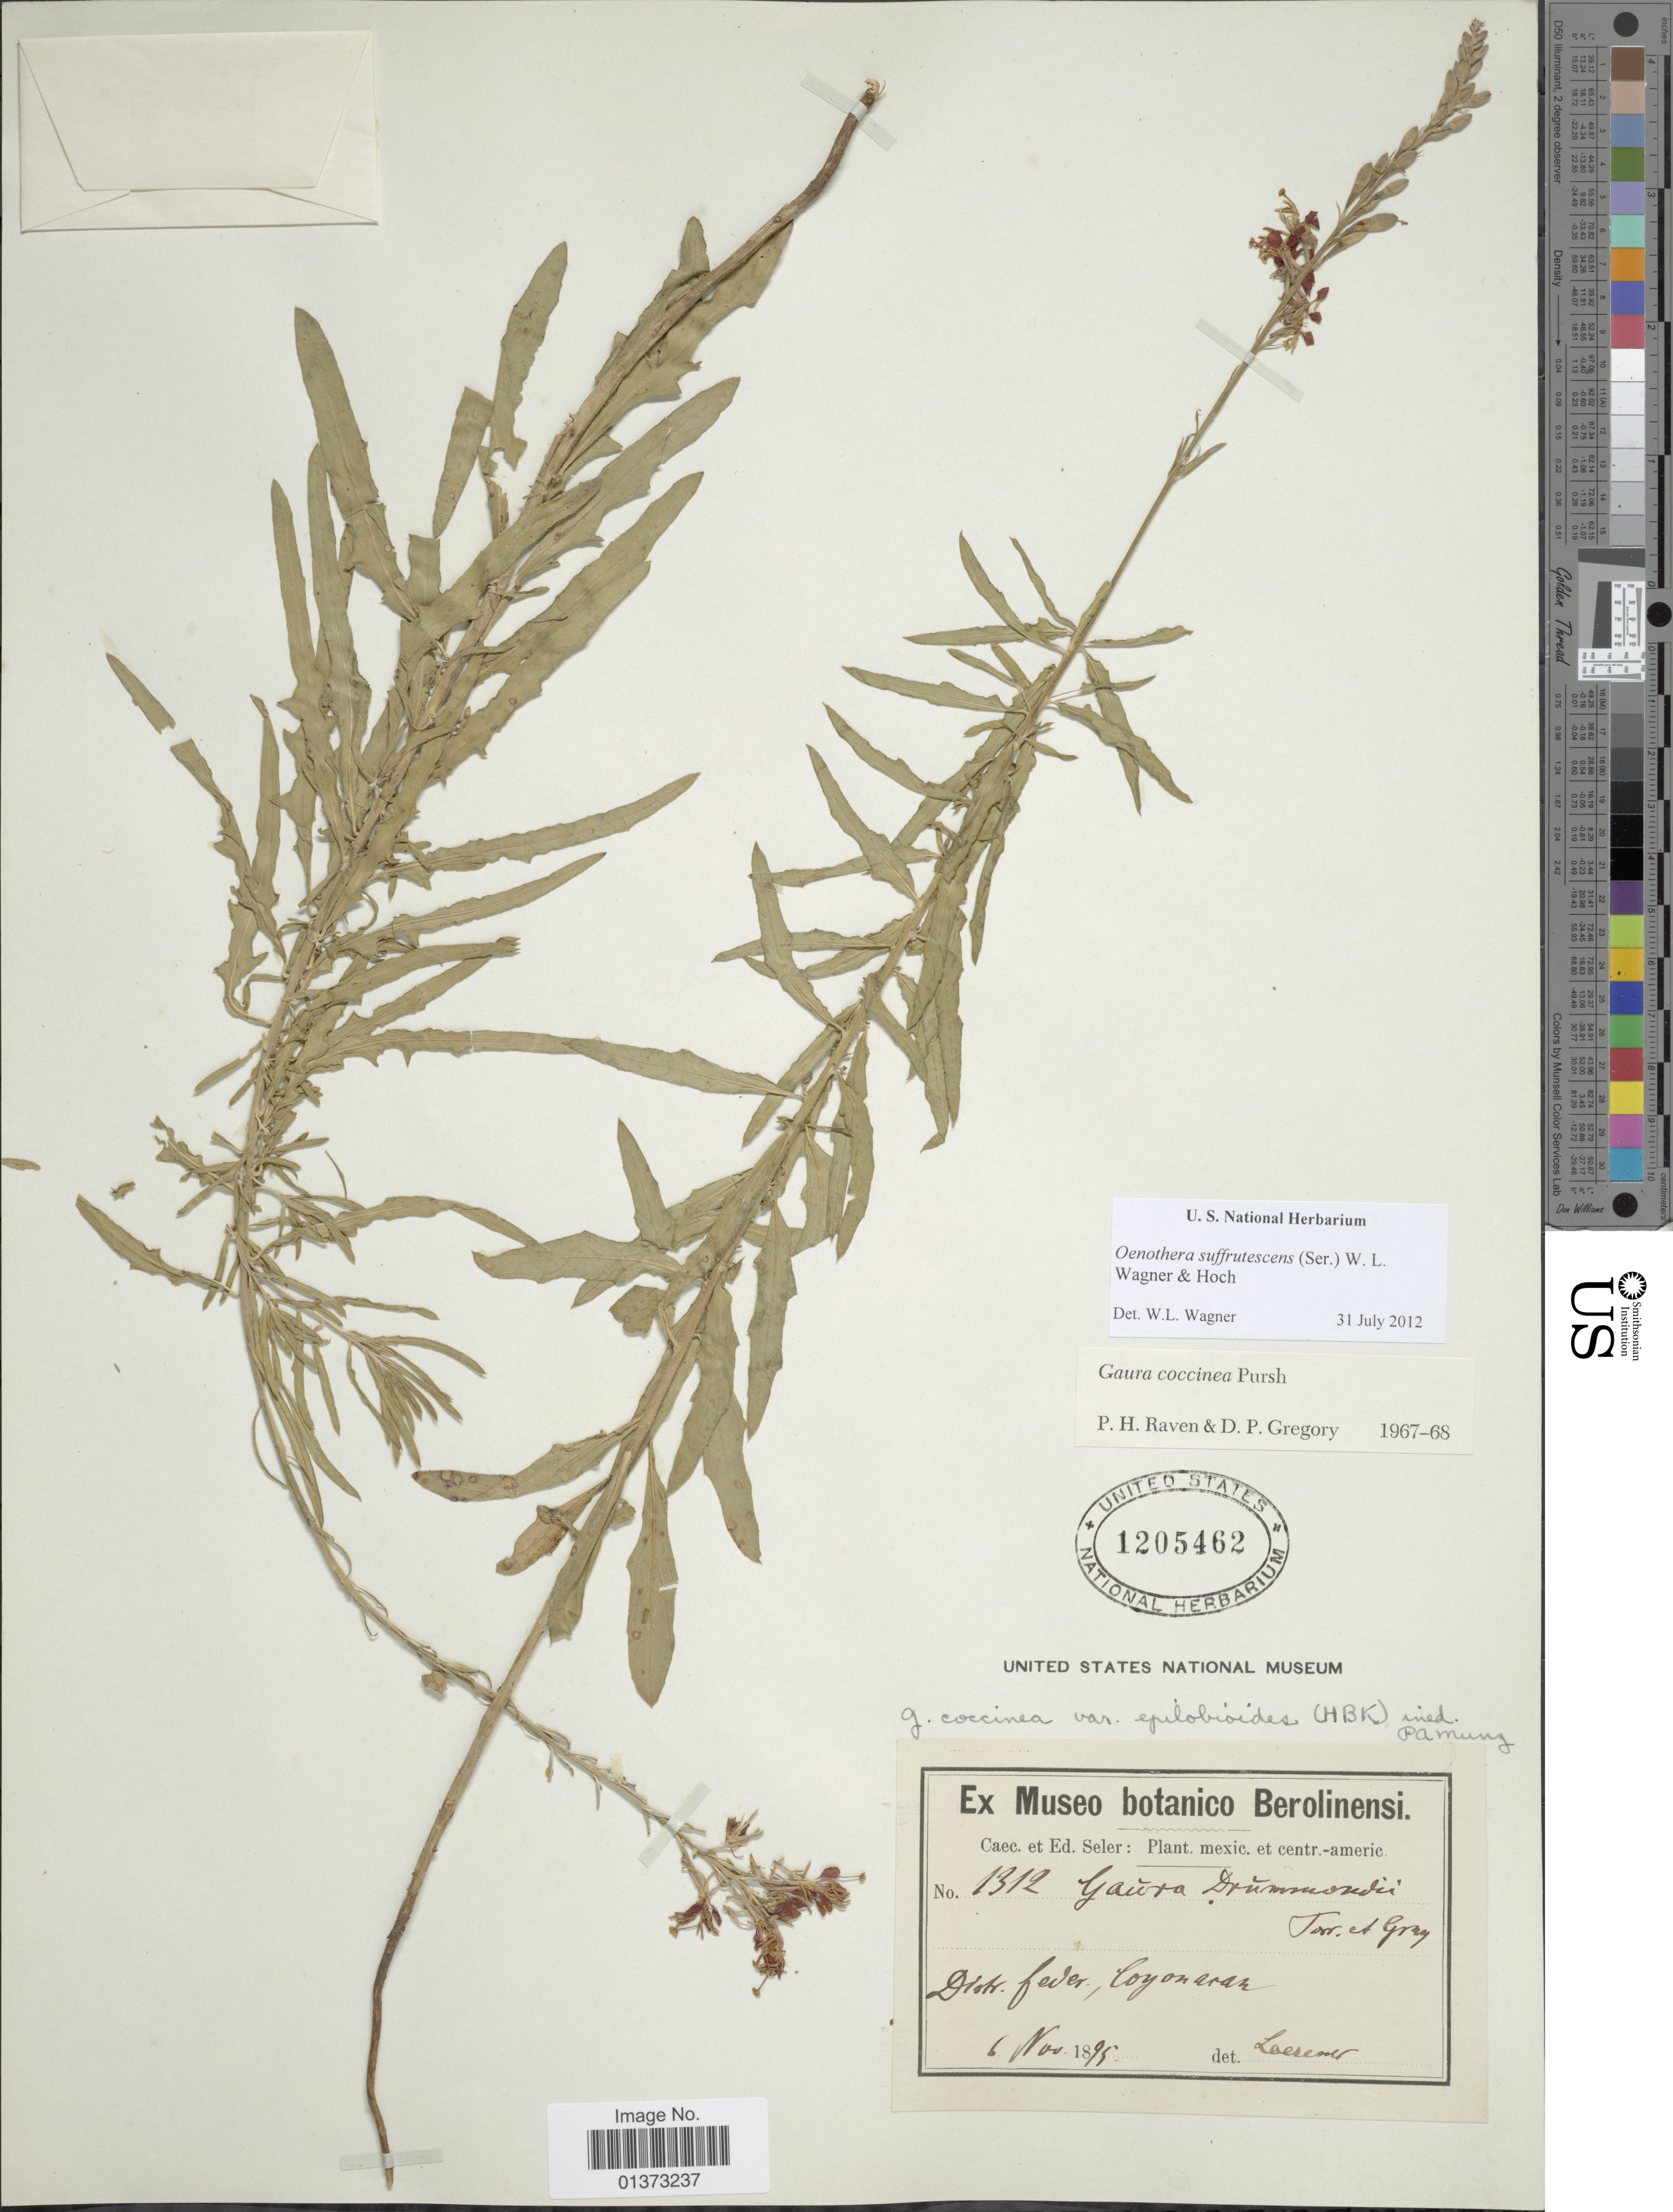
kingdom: Plantae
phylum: Tracheophyta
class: Magnoliopsida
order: Myrtales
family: Onagraceae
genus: Oenothera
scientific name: Oenothera suffrutescens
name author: (Ser.) W.L. Wagner & Hoch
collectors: -. Loesener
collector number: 1312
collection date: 1895-11-06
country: Mexico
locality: Distr. feder., Coyonacan.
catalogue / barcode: US 1205462